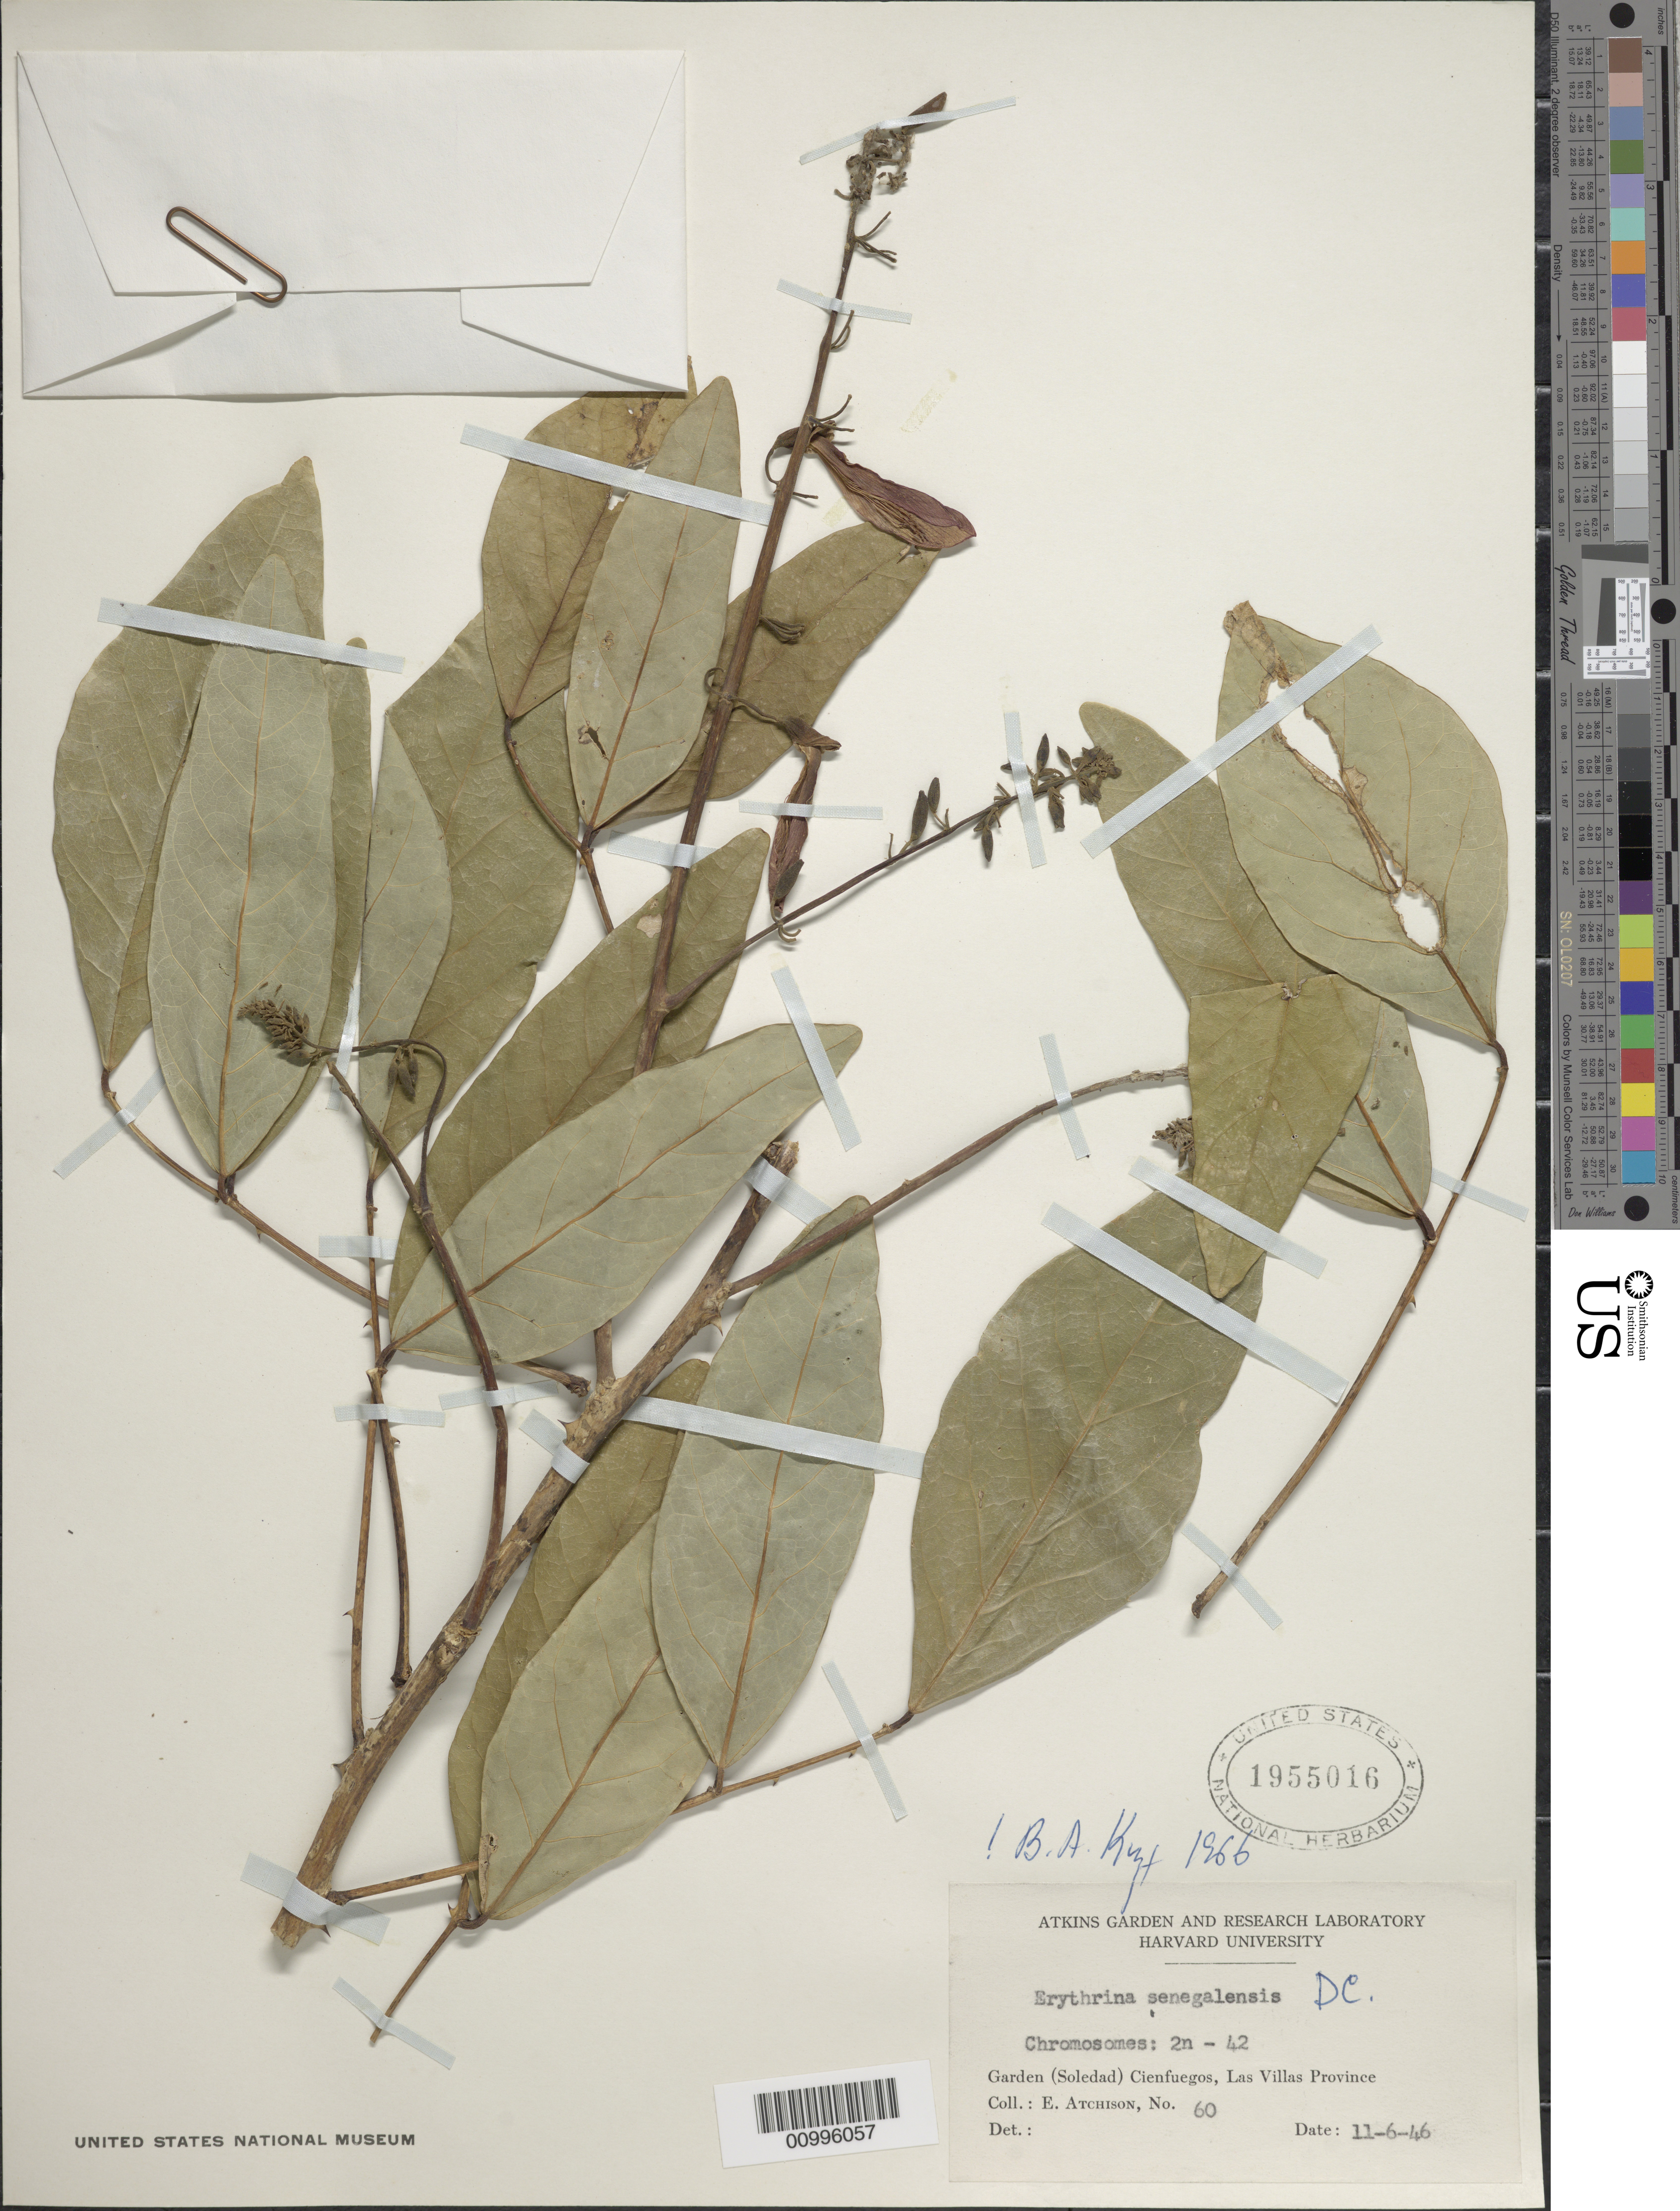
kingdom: Plantae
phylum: Tracheophyta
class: Magnoliopsida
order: Fabales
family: Fabaceae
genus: Erythrina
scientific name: Erythrina senegalensis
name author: DC.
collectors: E. Atchison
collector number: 60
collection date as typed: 11 Jun 1946 or 06 Nov 1946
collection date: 1946-06-11 or 1946-11-06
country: Cuba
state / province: Cienfuegos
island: Cuba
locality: Las Villas Province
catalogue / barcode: US 1955016